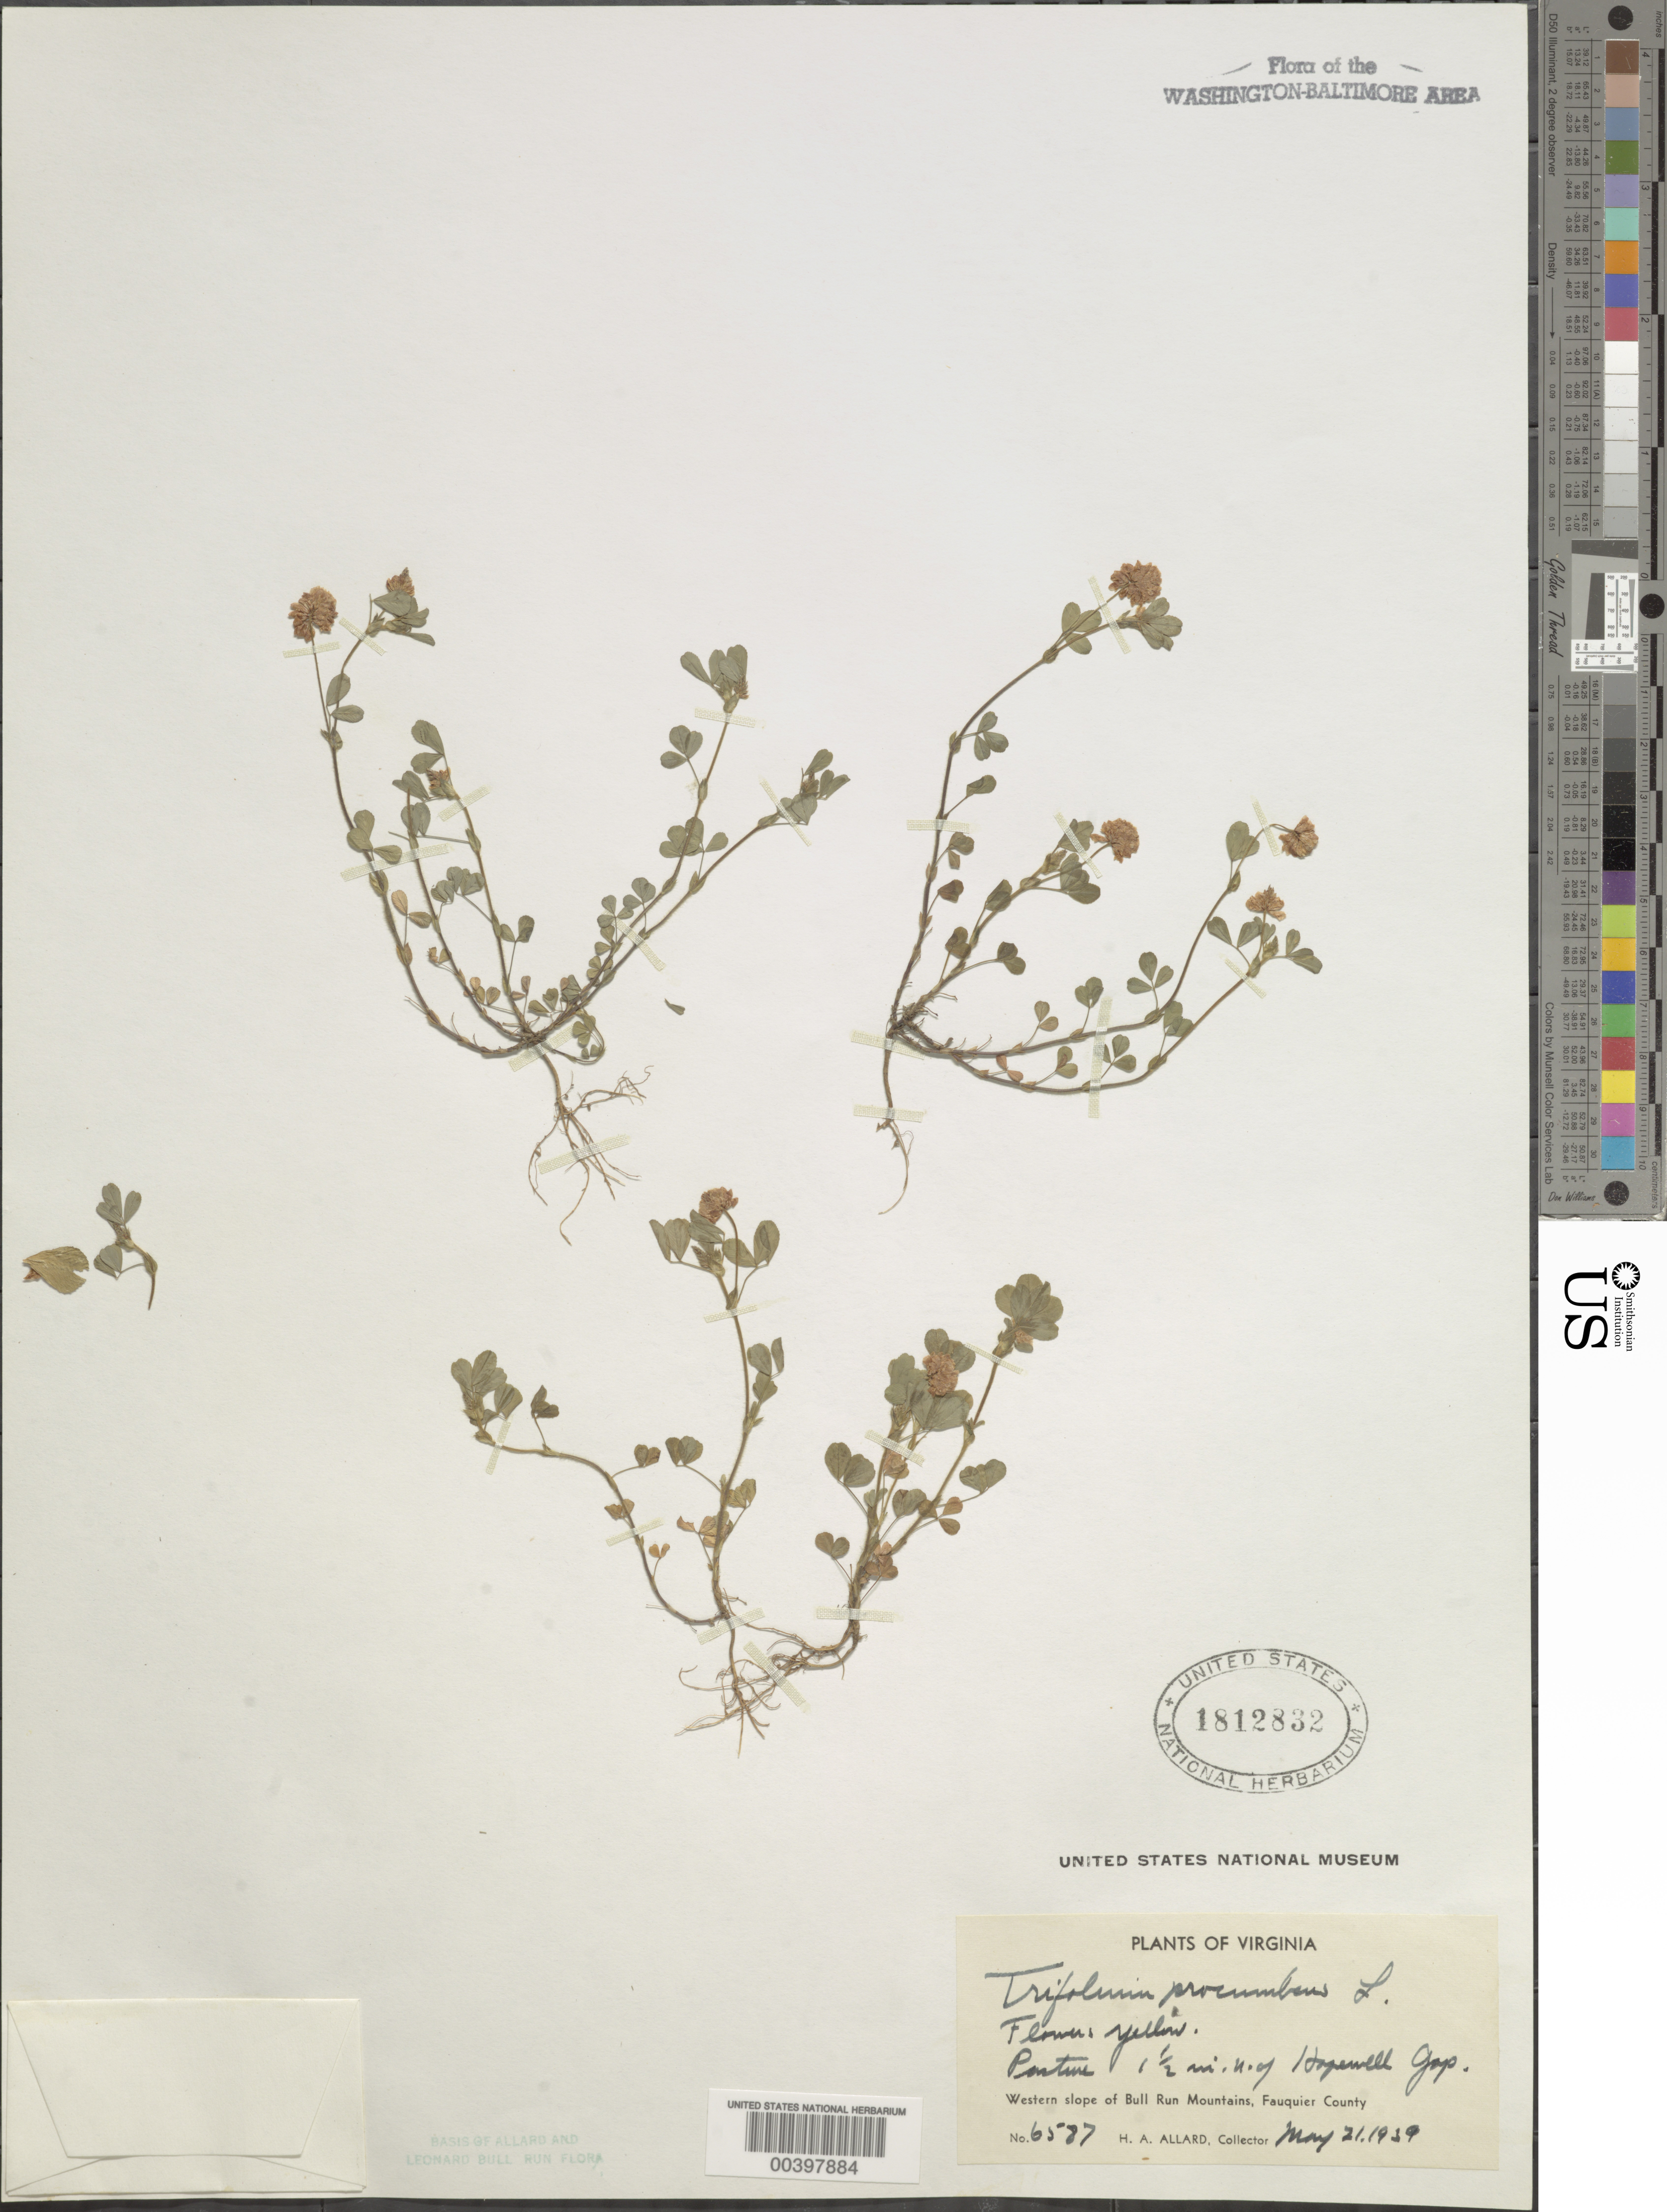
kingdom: Plantae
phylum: Tracheophyta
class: Magnoliopsida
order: Fabales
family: Fabaceae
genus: Trifolium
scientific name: Trifolium campestre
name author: Schreb.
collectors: H. A. Allard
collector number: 6587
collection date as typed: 21 May 1939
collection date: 1939-05-21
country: United States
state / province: Virginia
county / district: Fauquier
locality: North of Hopewell Gap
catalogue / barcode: US 1812832